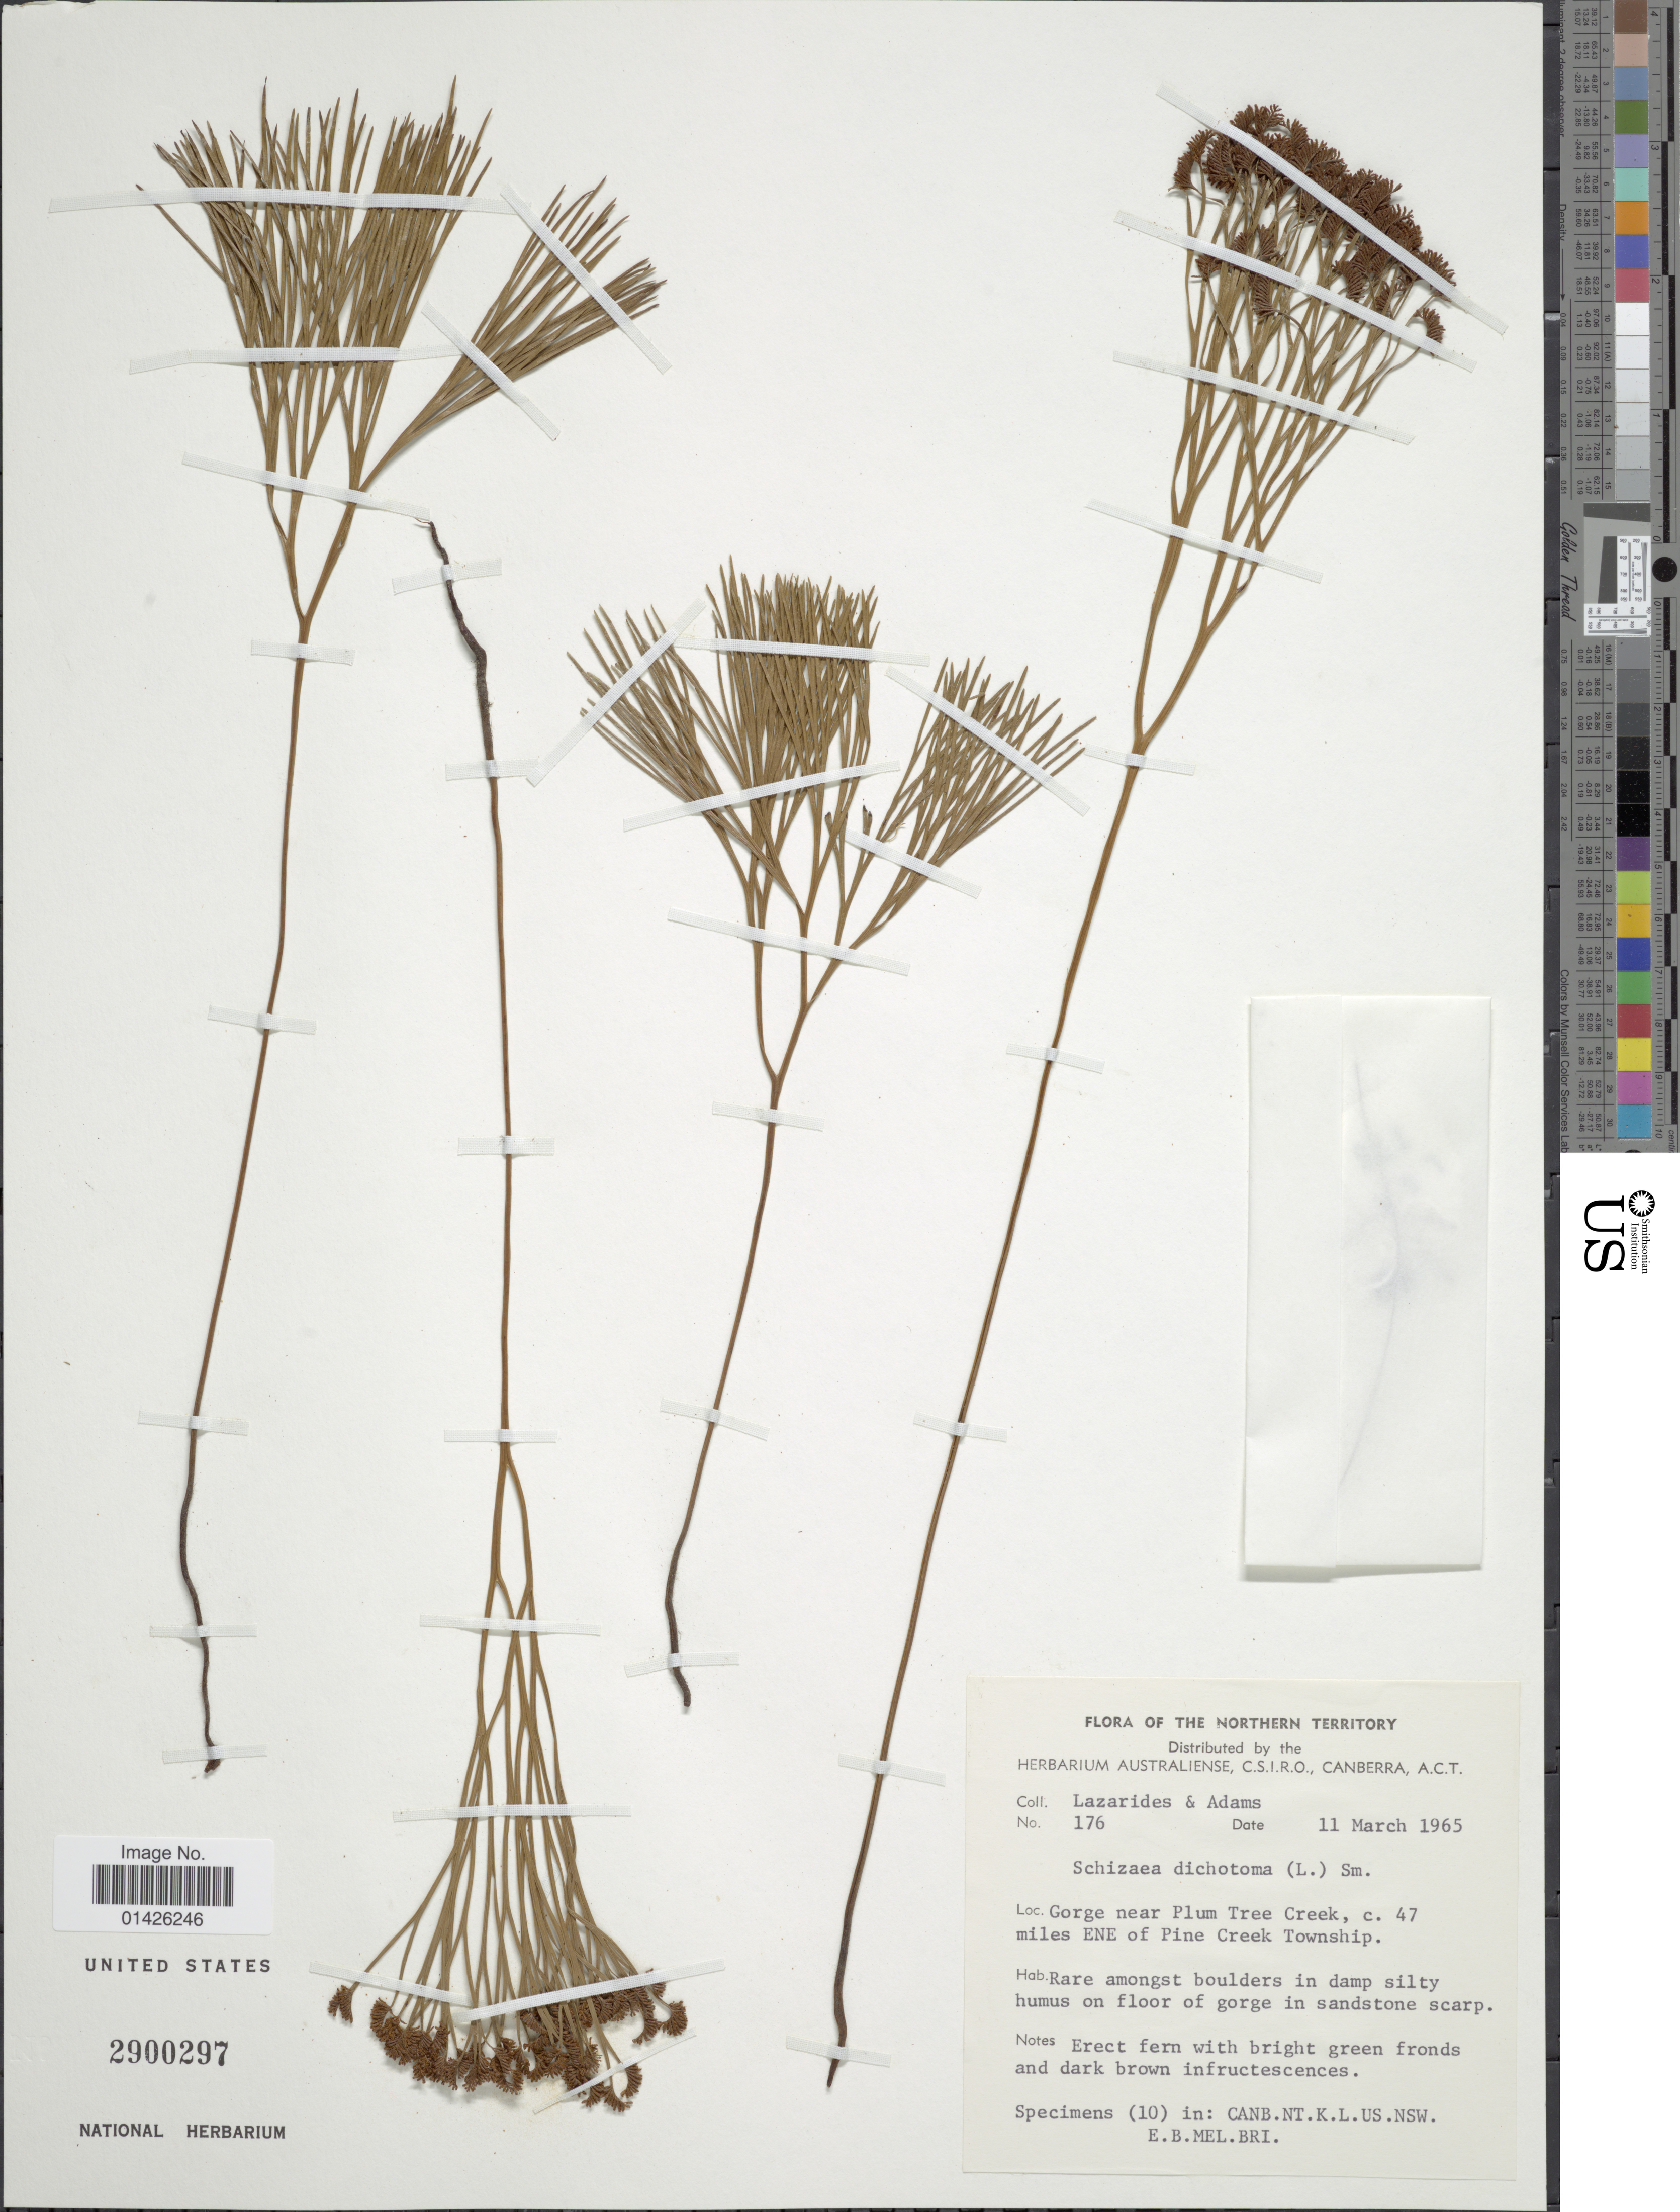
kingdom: Plantae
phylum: Tracheophyta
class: Polypodiopsida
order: Schizaeales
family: Schizaeaceae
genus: Schizaea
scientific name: Schizaea dichotoma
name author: (L.) J. Sm.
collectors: M. Lazarides & Adams, --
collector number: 176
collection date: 1965-03-11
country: Australia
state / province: Northern Territory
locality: Gorge near Plum Tree Creek, c. 47 miles ENE of Pine Creek Township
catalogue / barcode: US 2900297